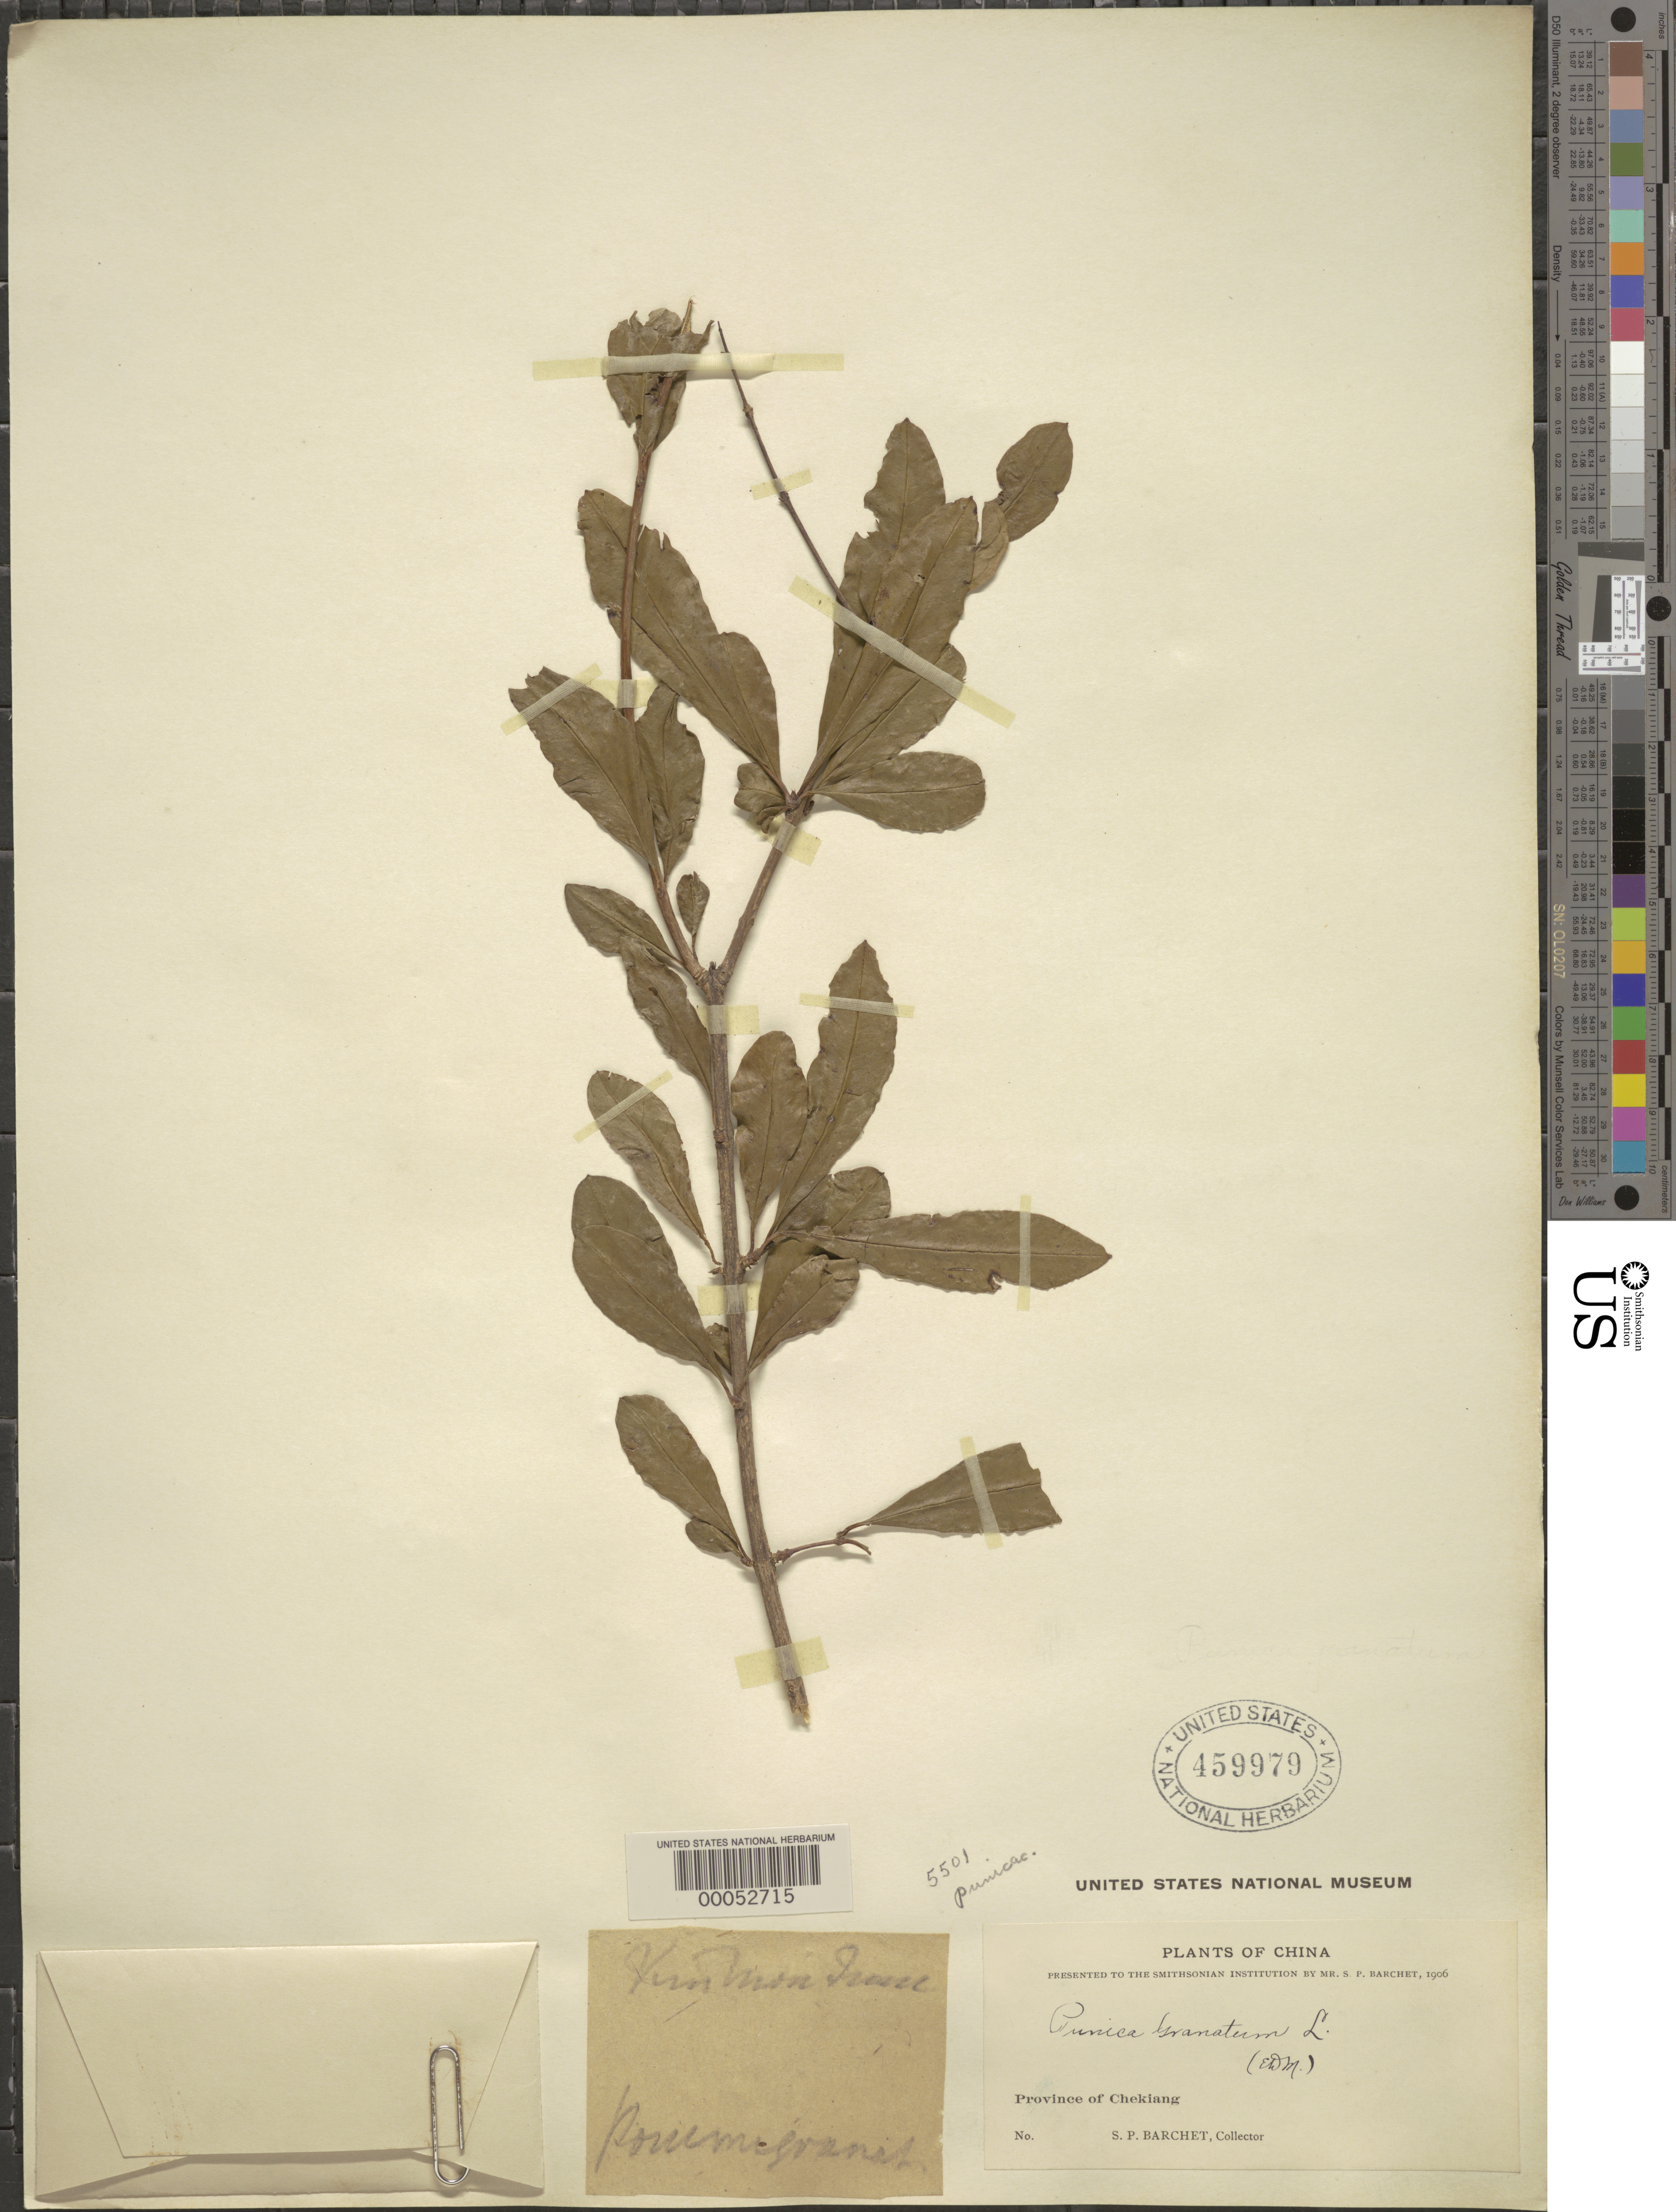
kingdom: Plantae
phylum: Tracheophyta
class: Magnoliopsida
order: Myrtales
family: Lythraceae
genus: Punica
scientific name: Punica granatum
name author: L.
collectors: S. P. Barchet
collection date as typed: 1906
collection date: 1906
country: China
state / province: Zhejiang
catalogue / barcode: US 459979